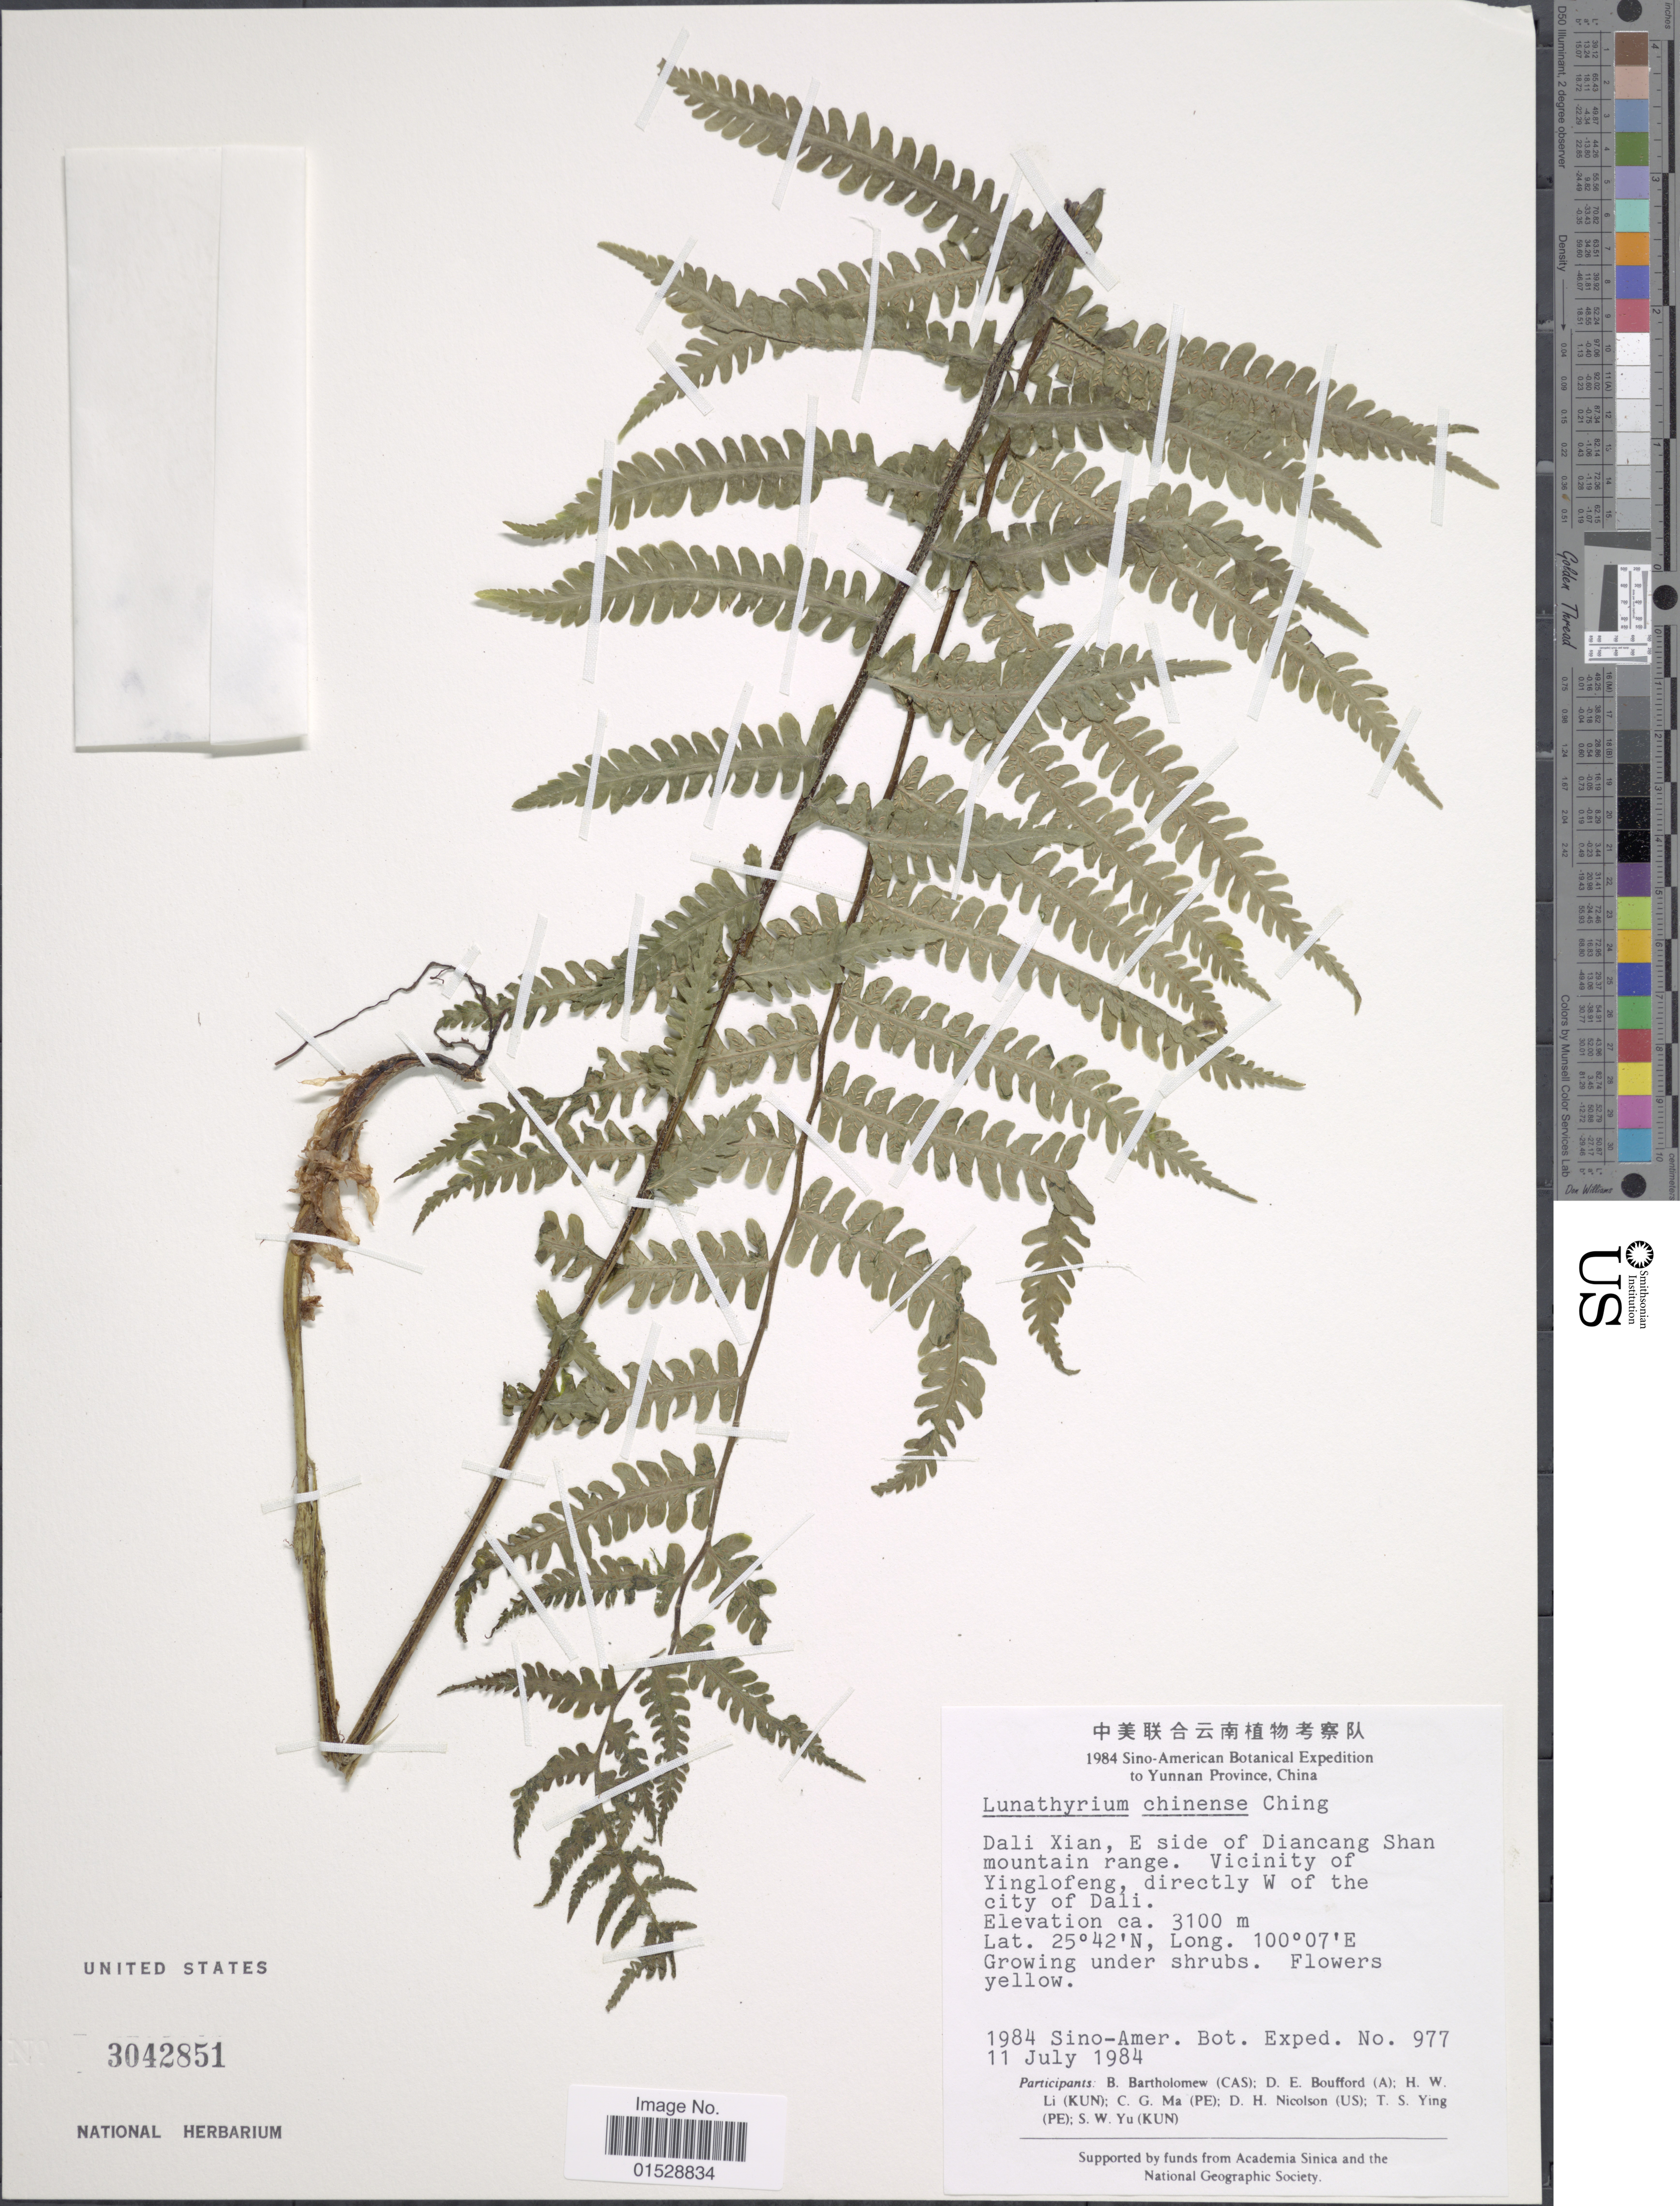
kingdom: Plantae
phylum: Tracheophyta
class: Polypodiopsida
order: Polypodiales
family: Athyriaceae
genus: Deparia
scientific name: Deparia chinensis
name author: (Ching) Z.R. Wang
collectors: Sino-Amer. Bot. Exped. 1984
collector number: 977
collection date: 1984-07-11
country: China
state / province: Yunnan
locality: Yunnan Province, Dali Xian, E side of Diancang Shan mountain range, Vicinity of Yinglofeng, directly W of the city of Dali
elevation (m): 3100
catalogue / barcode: US 3042851